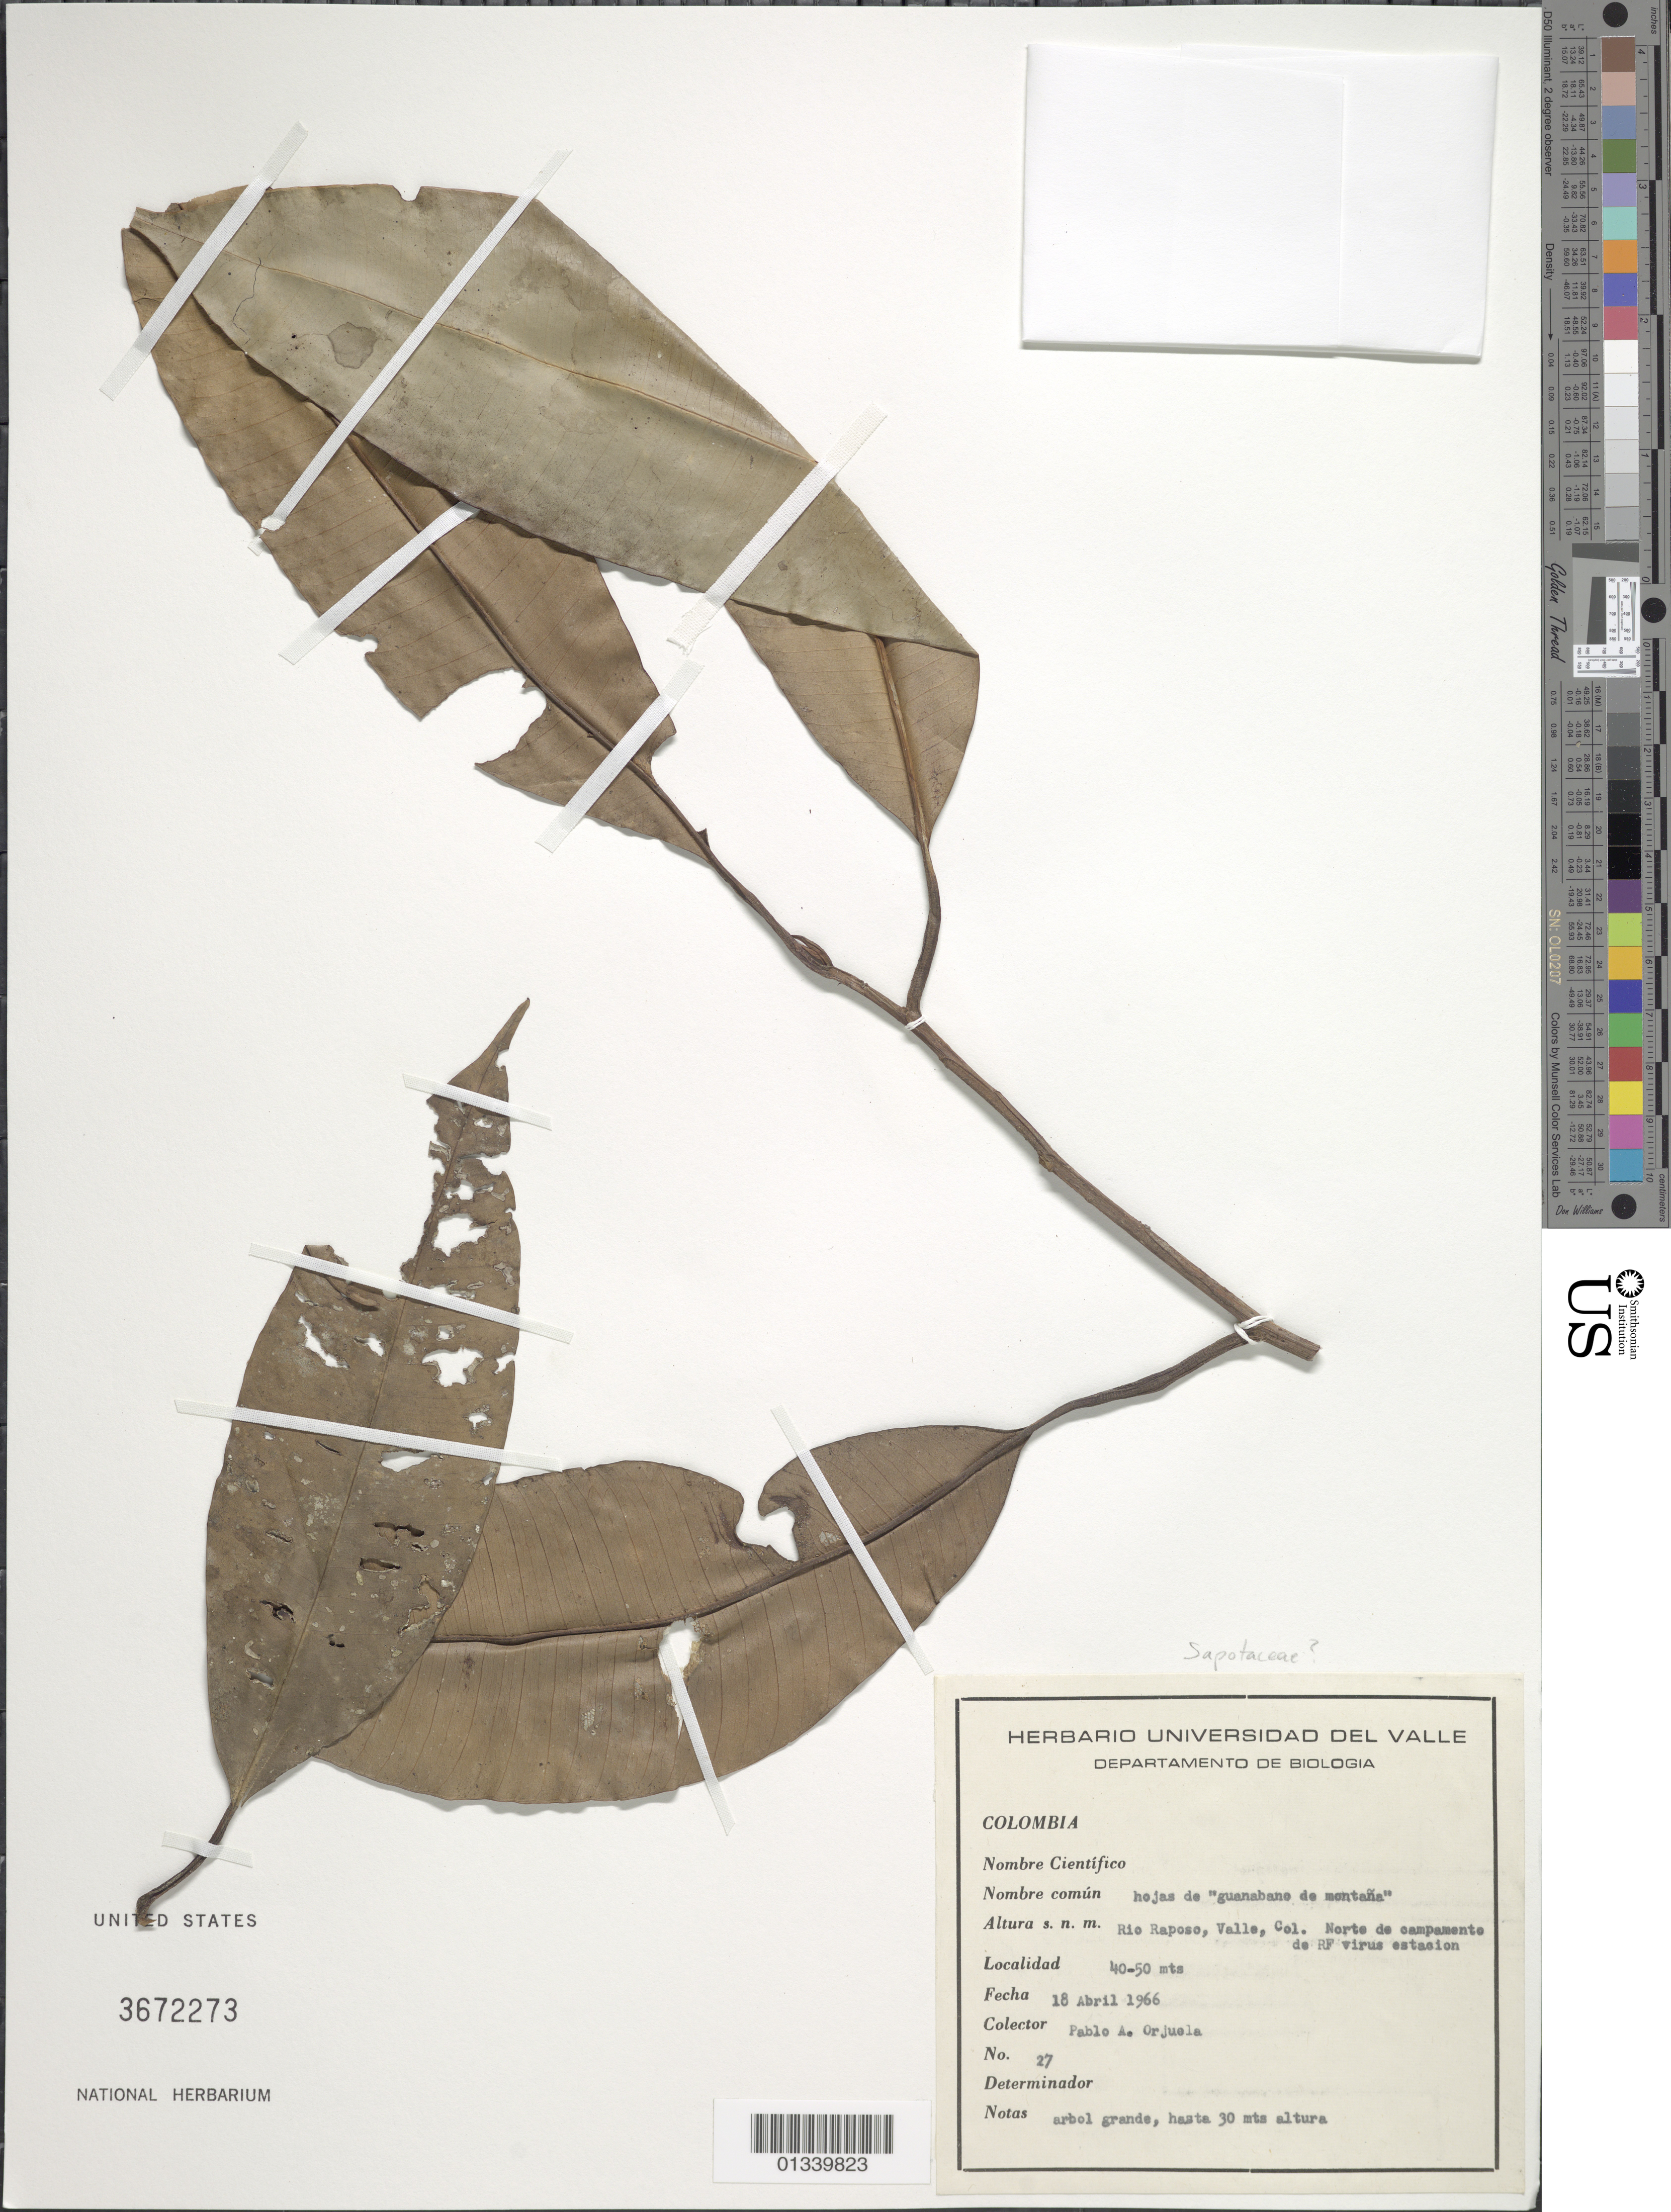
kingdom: Plantae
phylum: Tracheophyta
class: Magnoliopsida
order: Ericales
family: Sapotaceae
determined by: Londoño-Echeverri, Y.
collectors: P. A. Orjuela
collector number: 27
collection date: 1966-04-18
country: Colombia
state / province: Valle del Cauca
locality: Rio Raposo, Norte de campamento de RF virus estasion.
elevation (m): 40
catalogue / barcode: US 3672273